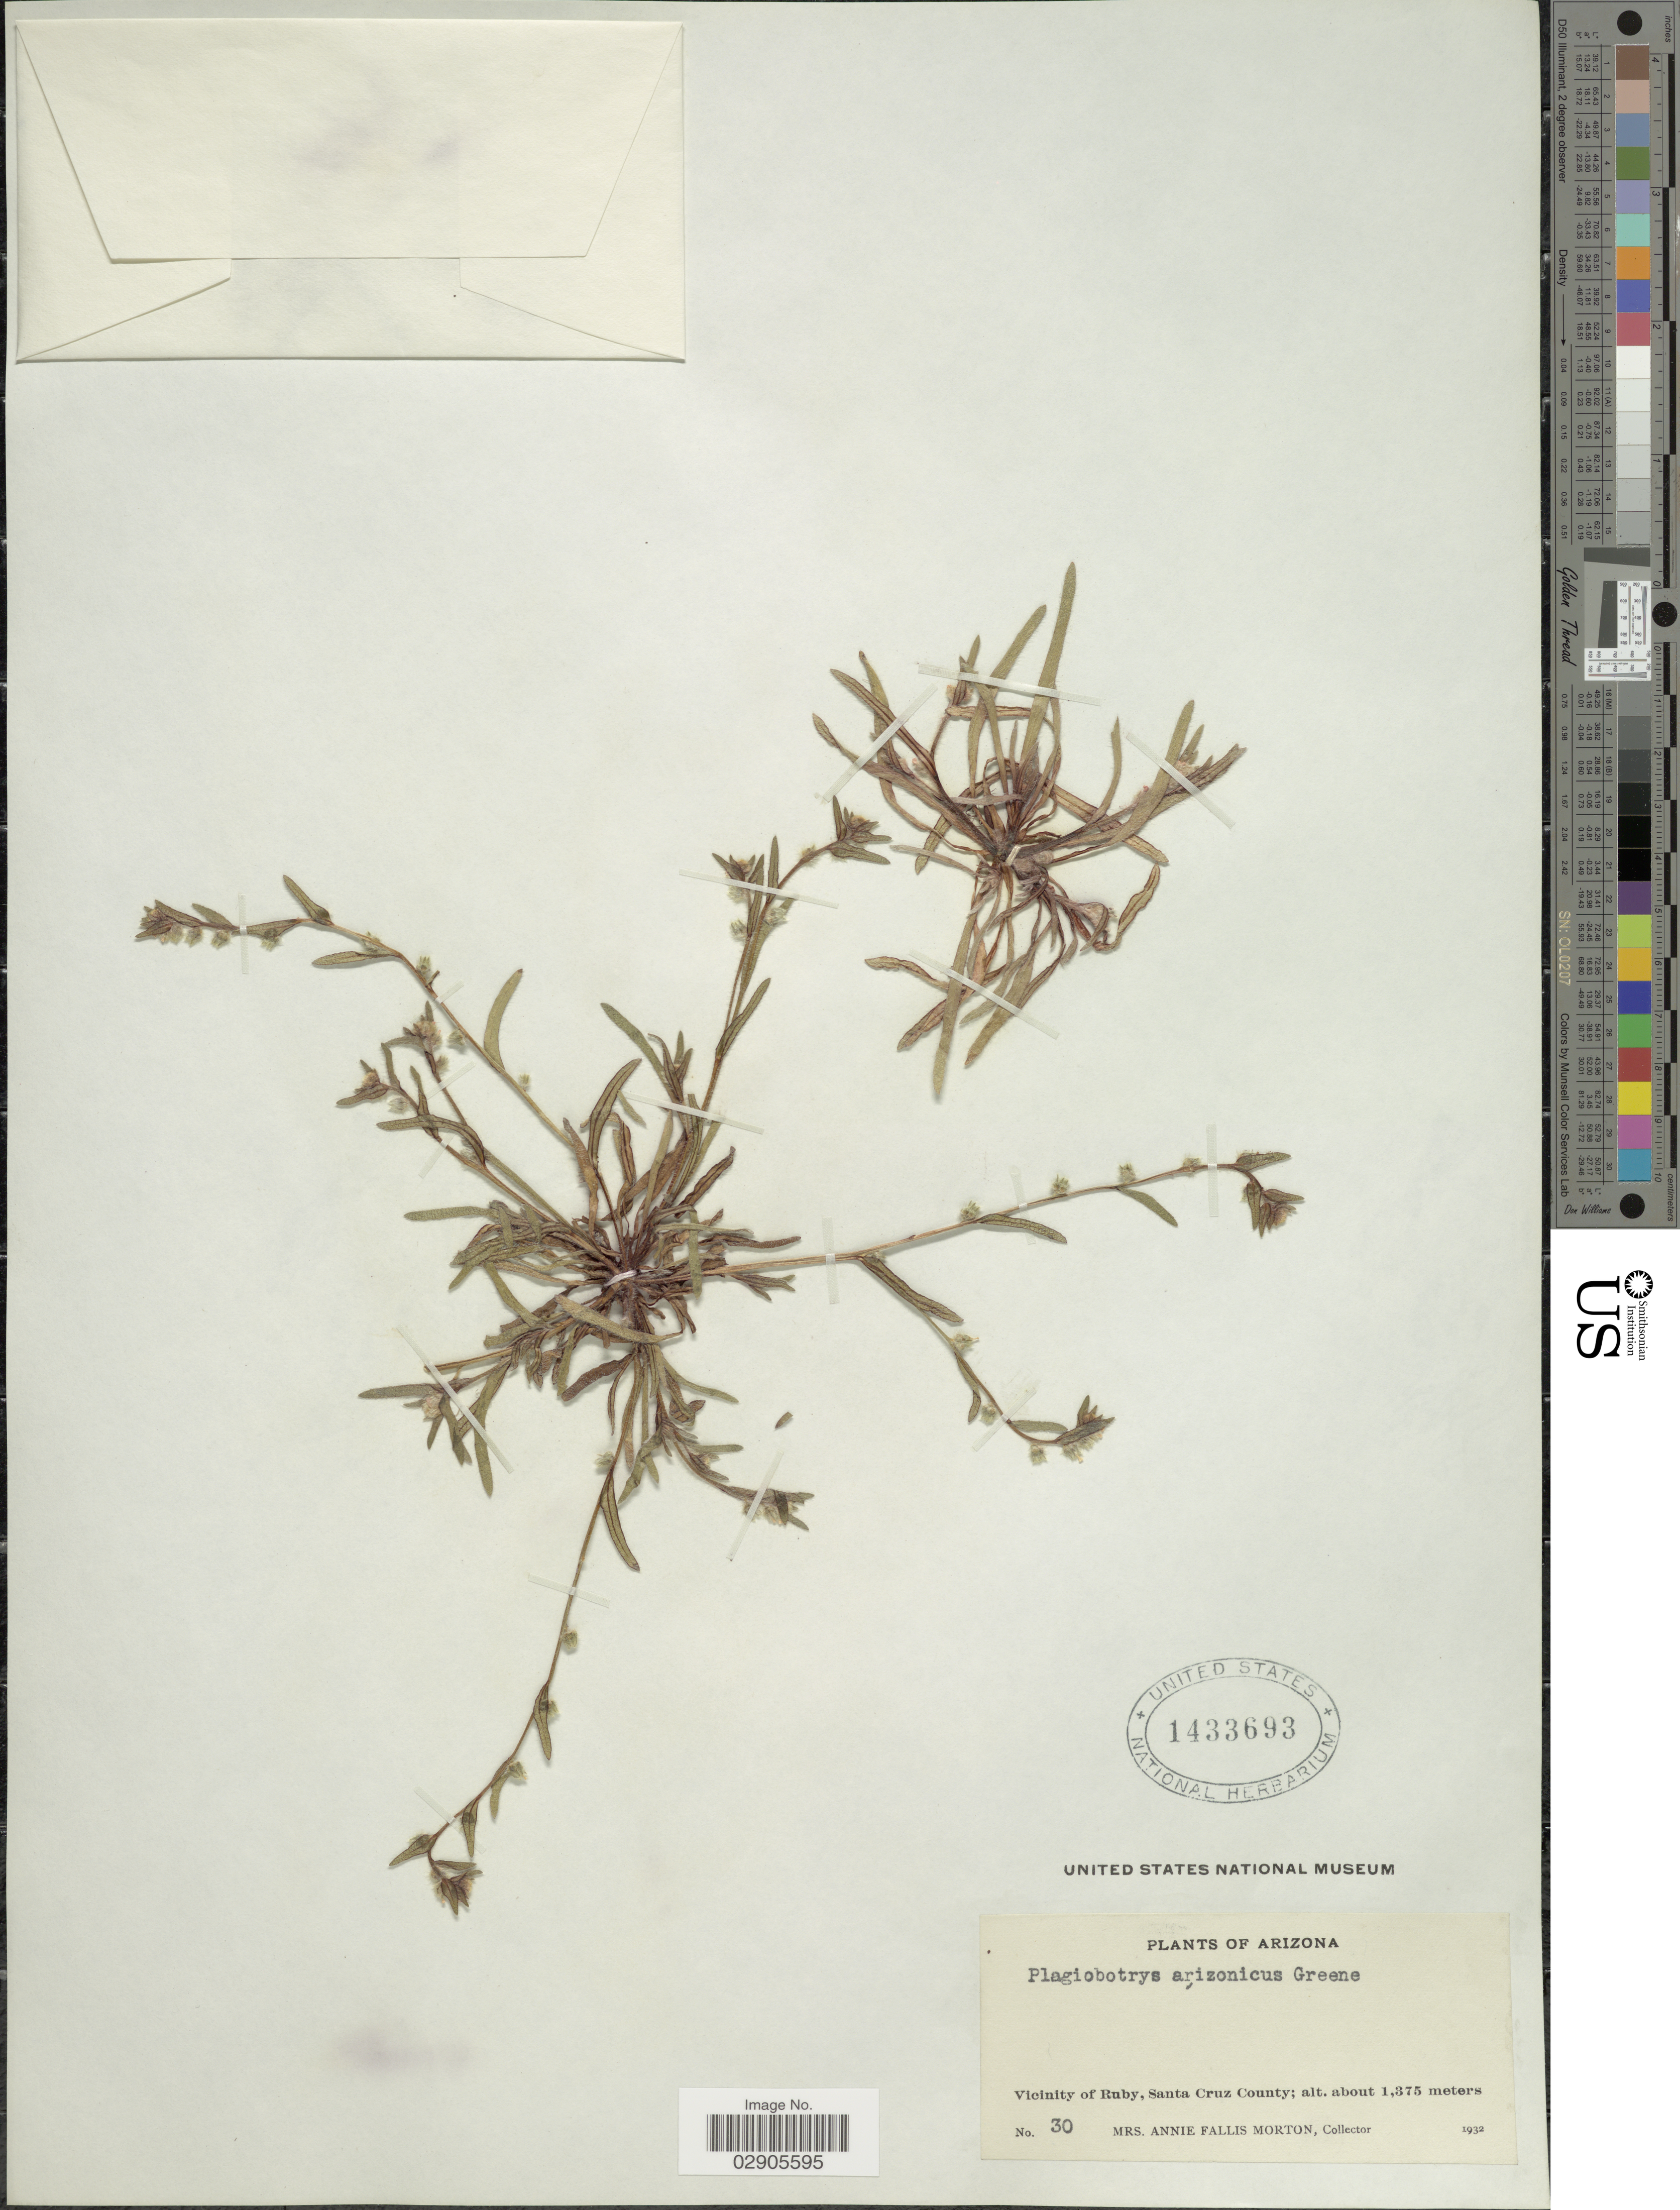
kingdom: Plantae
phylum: Tracheophyta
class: Magnoliopsida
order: Boraginales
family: Boraginaceae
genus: Plagiobothrys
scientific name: Plagiobothrys arizonicus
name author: (A. Gray) Greene ex A. Gray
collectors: A. Morton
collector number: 30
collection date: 1932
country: United States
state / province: Arizona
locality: Vicinity of Ruby, Santa Cruz County.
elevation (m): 1375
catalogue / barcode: US 1433693